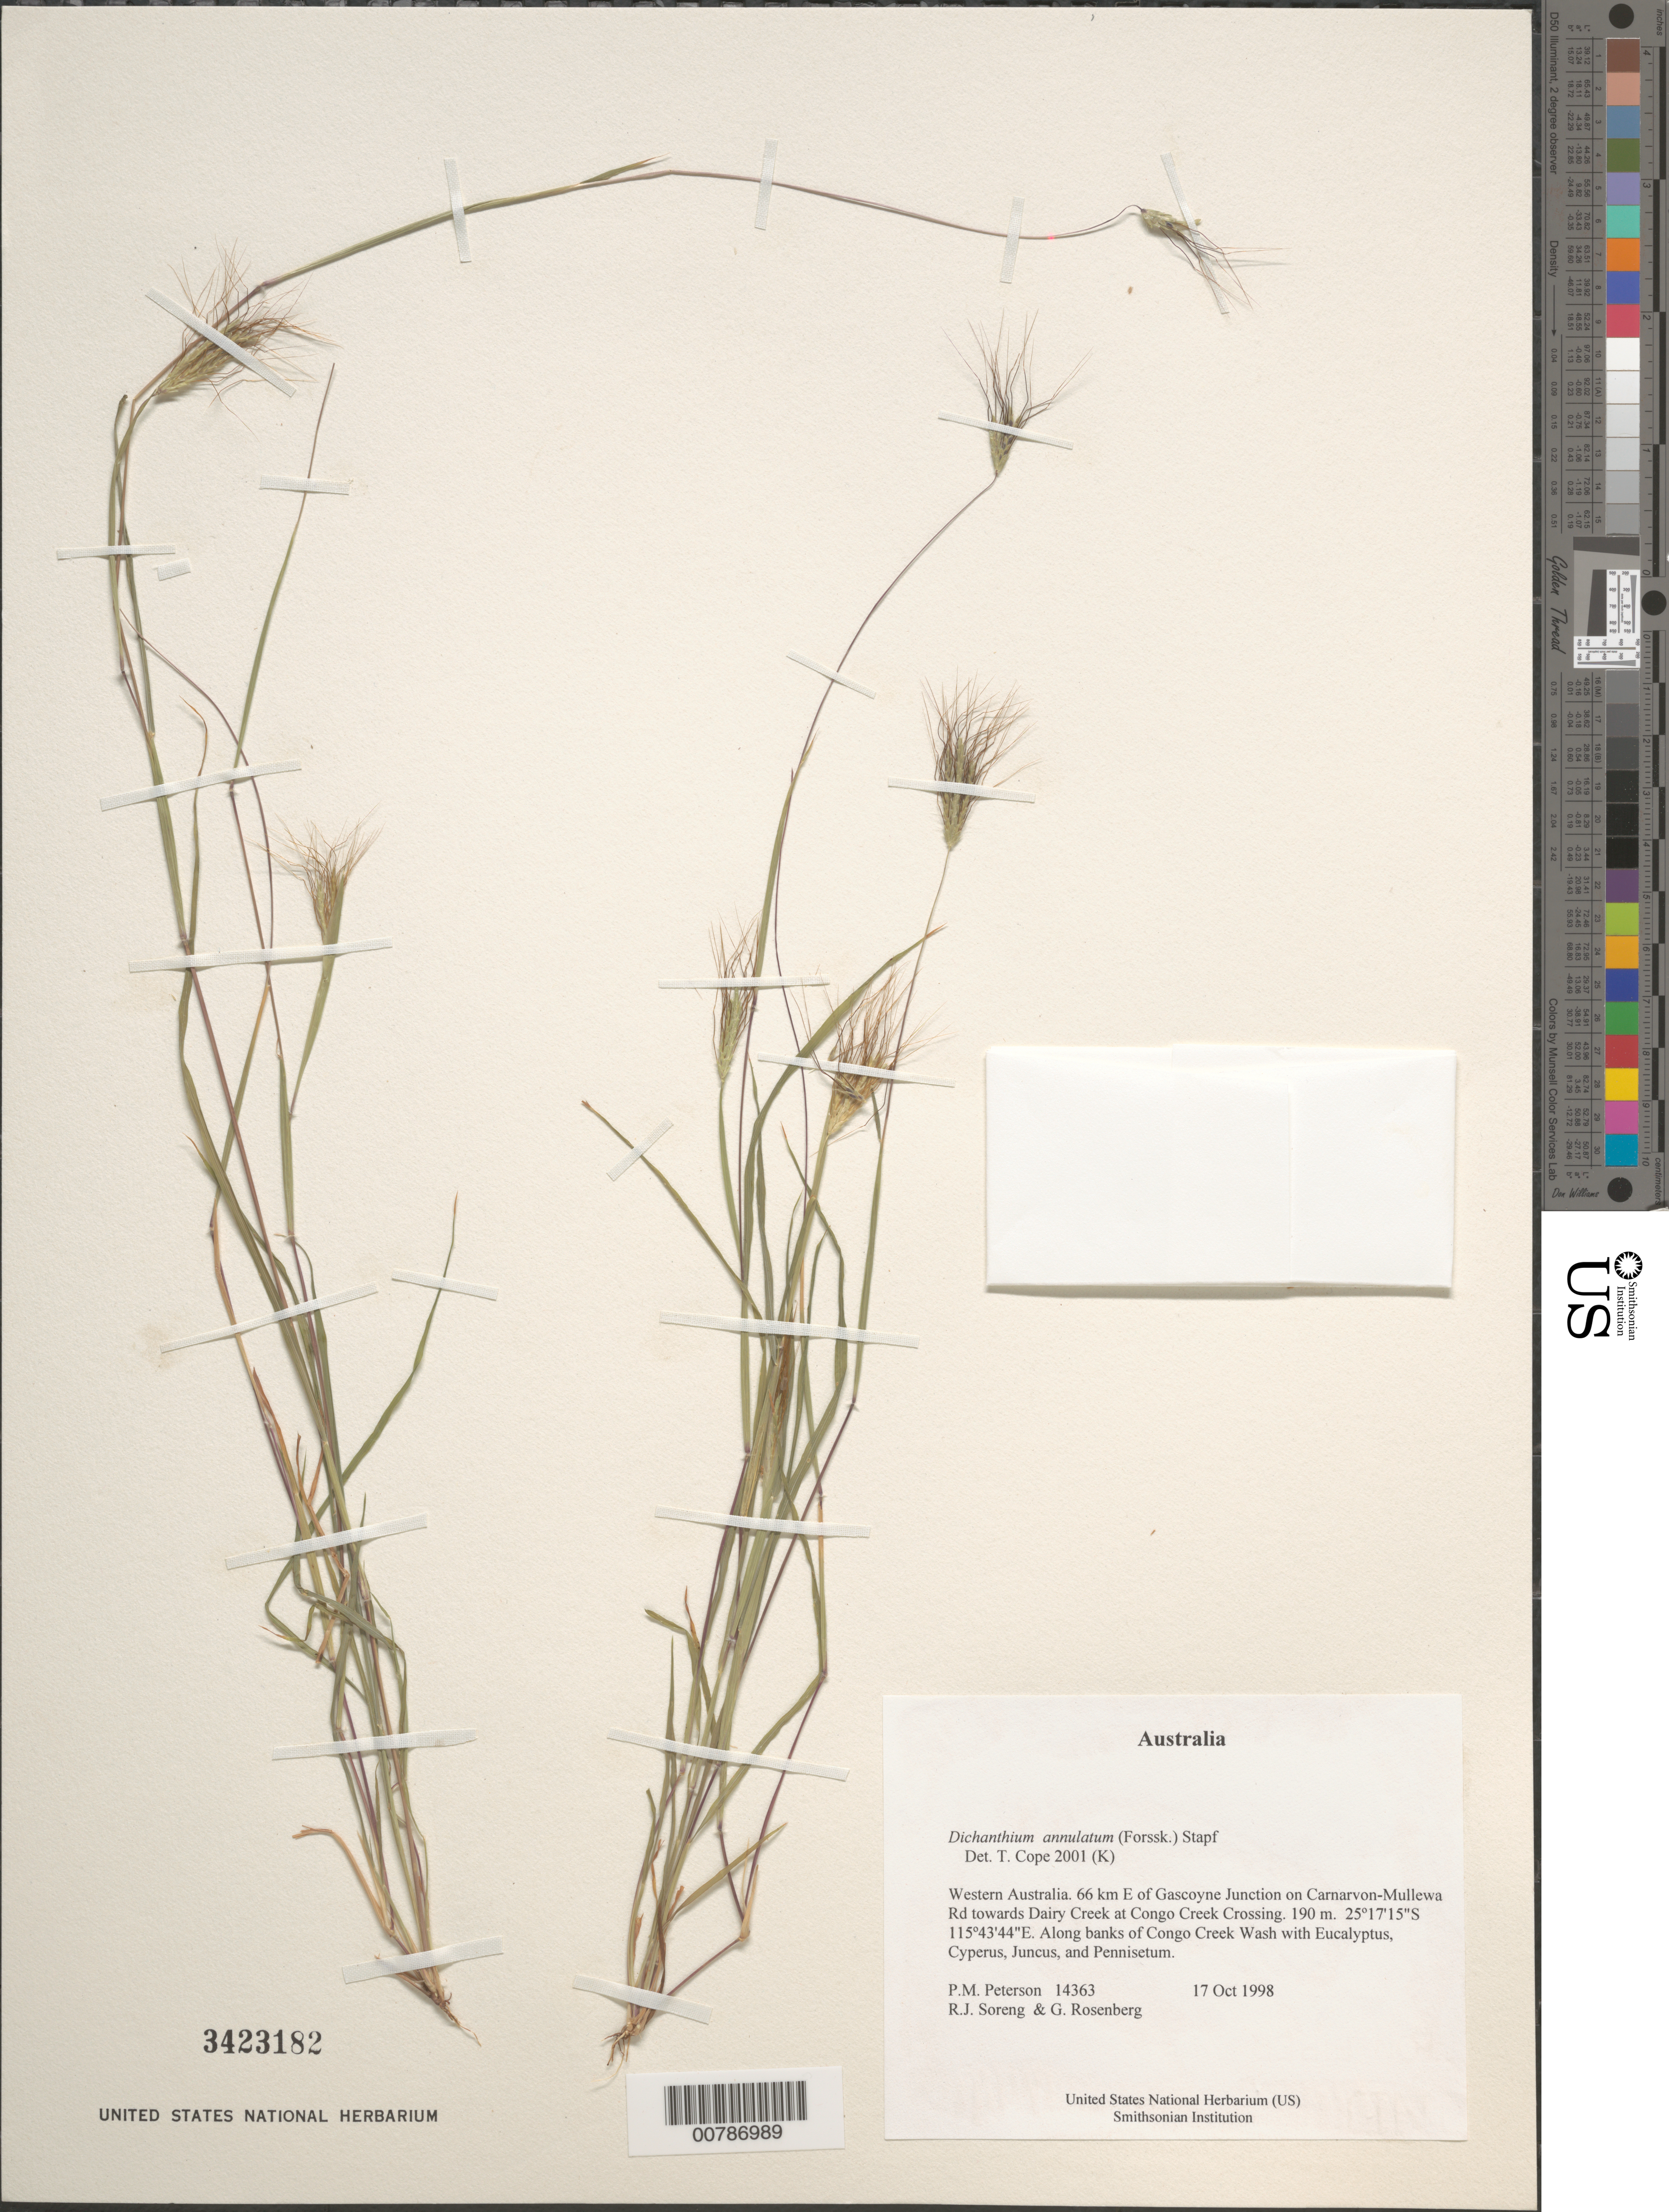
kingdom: Plantae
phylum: Tracheophyta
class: Liliopsida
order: Poales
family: Poaceae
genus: Dichanthium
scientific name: Dichanthium annulatum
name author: (Forssk.) Stapf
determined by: Cope, T. A.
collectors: P. M. Peterson, R. J. Soreng & G. Rosenberg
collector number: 14363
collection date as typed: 17 Oct 1998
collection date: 1998-10-17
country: Australia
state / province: Western Australia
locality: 66 km E of Gascoyne Junction on Carnarvon-Mullewa Rd towards Dairy Creek at Congo Creek Crossing.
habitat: Along banks of Congo Creek Wash with Eucalyptus, Cyperus, Juncus, and Pennisetum.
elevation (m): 190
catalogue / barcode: US 3423182